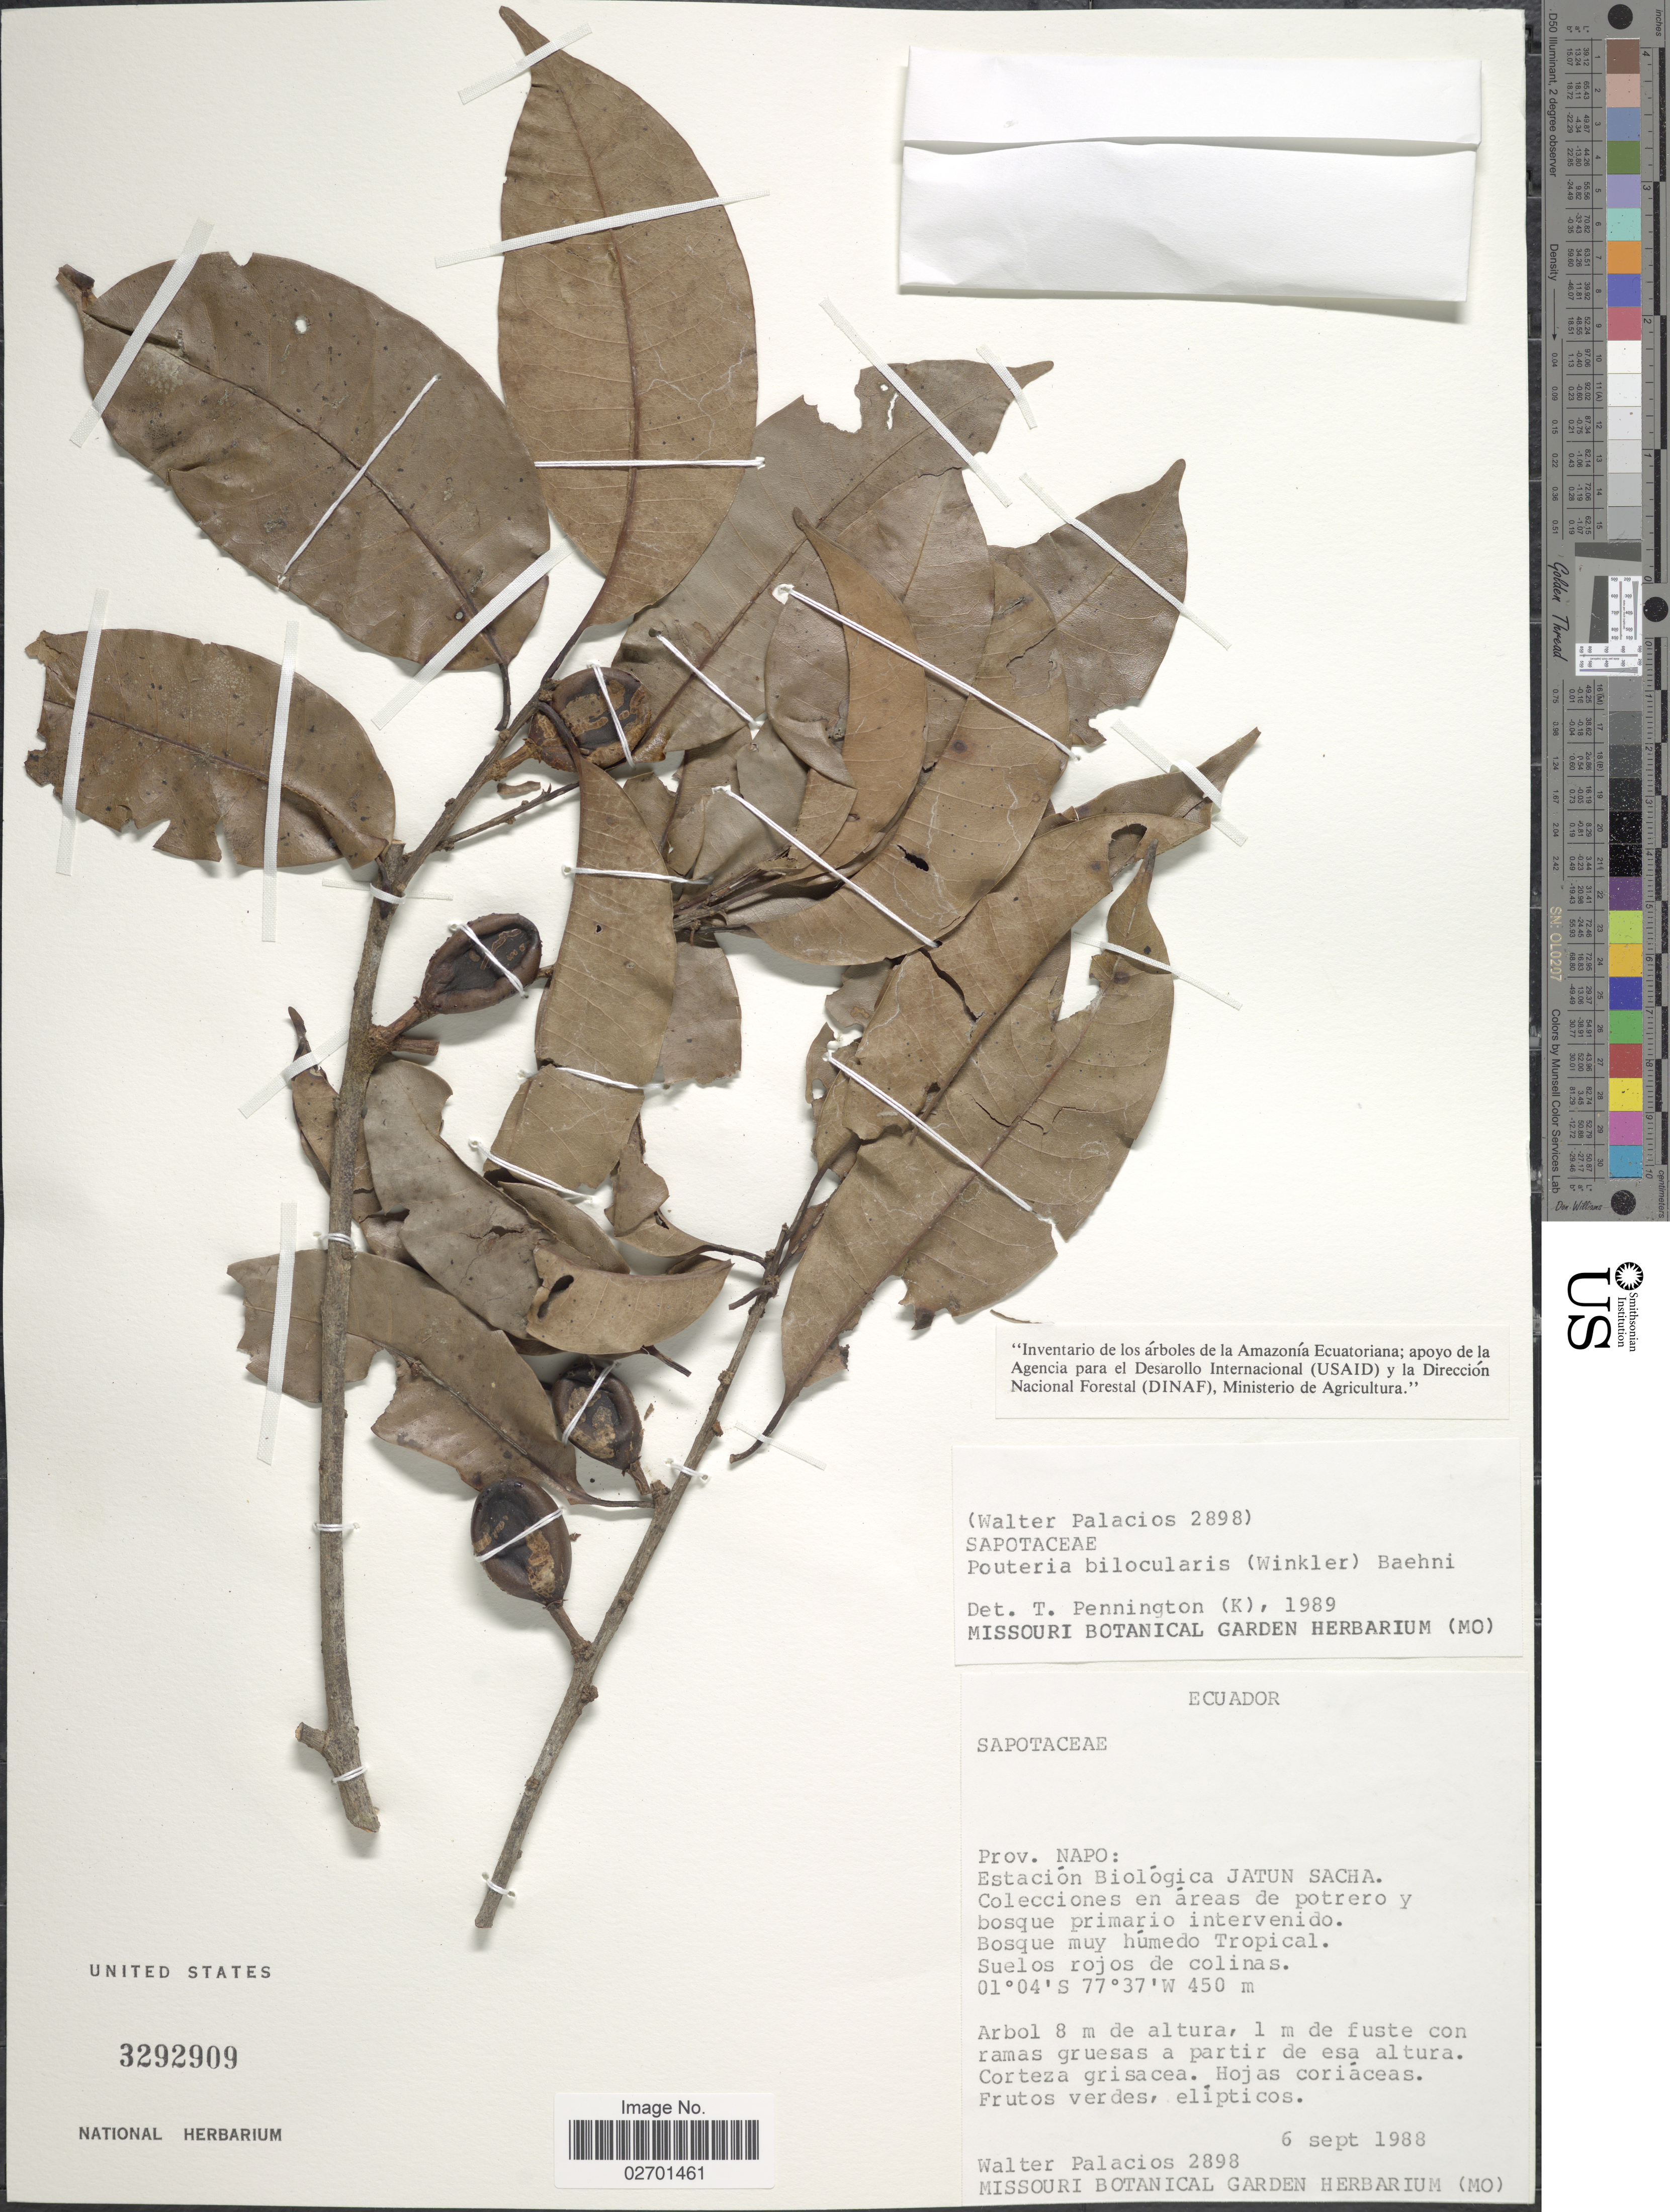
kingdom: Plantae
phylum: Tracheophyta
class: Magnoliopsida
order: Ericales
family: Sapotaceae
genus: Pouteria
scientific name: Pouteria bilocularis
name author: (H.J.P. Winkl.) Baehni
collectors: W. Palacios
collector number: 2898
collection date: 1988-09-06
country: Ecuador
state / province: Napo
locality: Estacion Biologica Jatun Sacha, Colecciones en areas de potrero y bosque primario intervenido.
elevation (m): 450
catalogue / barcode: US 3292909